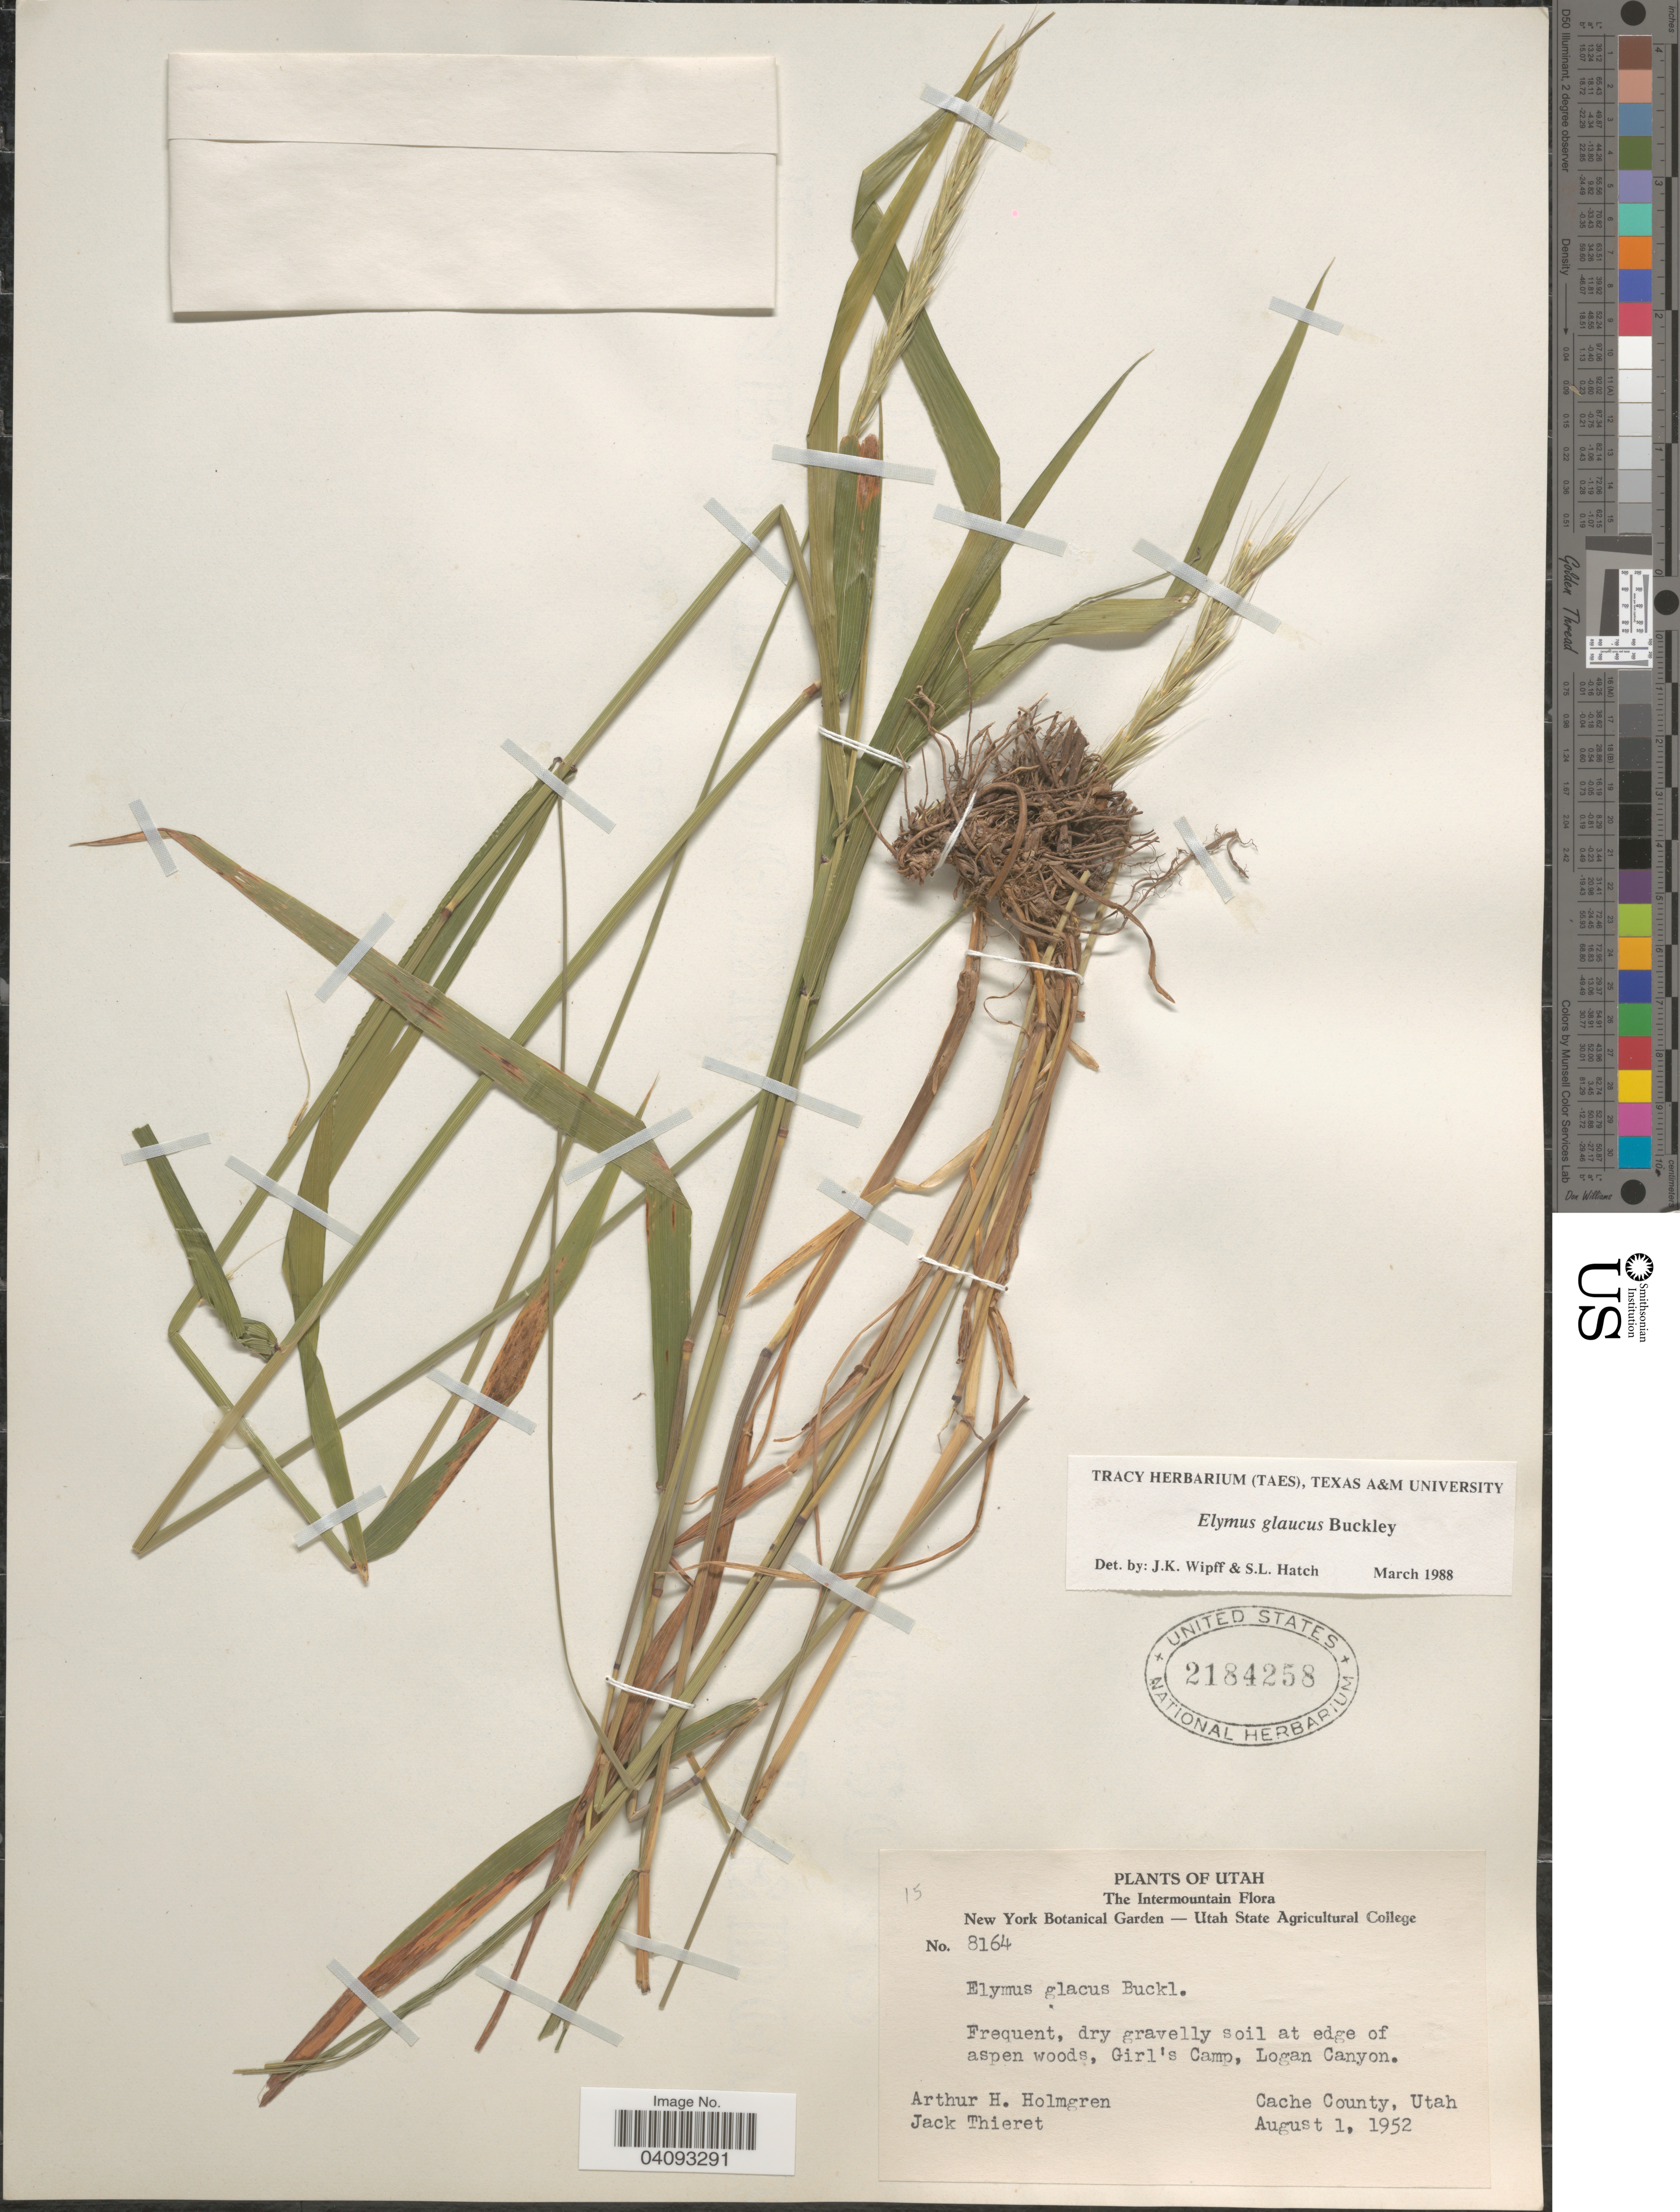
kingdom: Plantae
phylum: Tracheophyta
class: Liliopsida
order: Poales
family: Poaceae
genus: Elymus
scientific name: Elymus glaucus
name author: Buckley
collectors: A. H. Holmgren & J. Thieret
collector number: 8164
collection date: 1952-08-01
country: United States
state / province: Utah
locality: The Intermountain. Frequent, dry gravelly soil at edge of aspen woods, Girl's Camp, Logan Canyon. Cache County.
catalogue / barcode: US 2184258